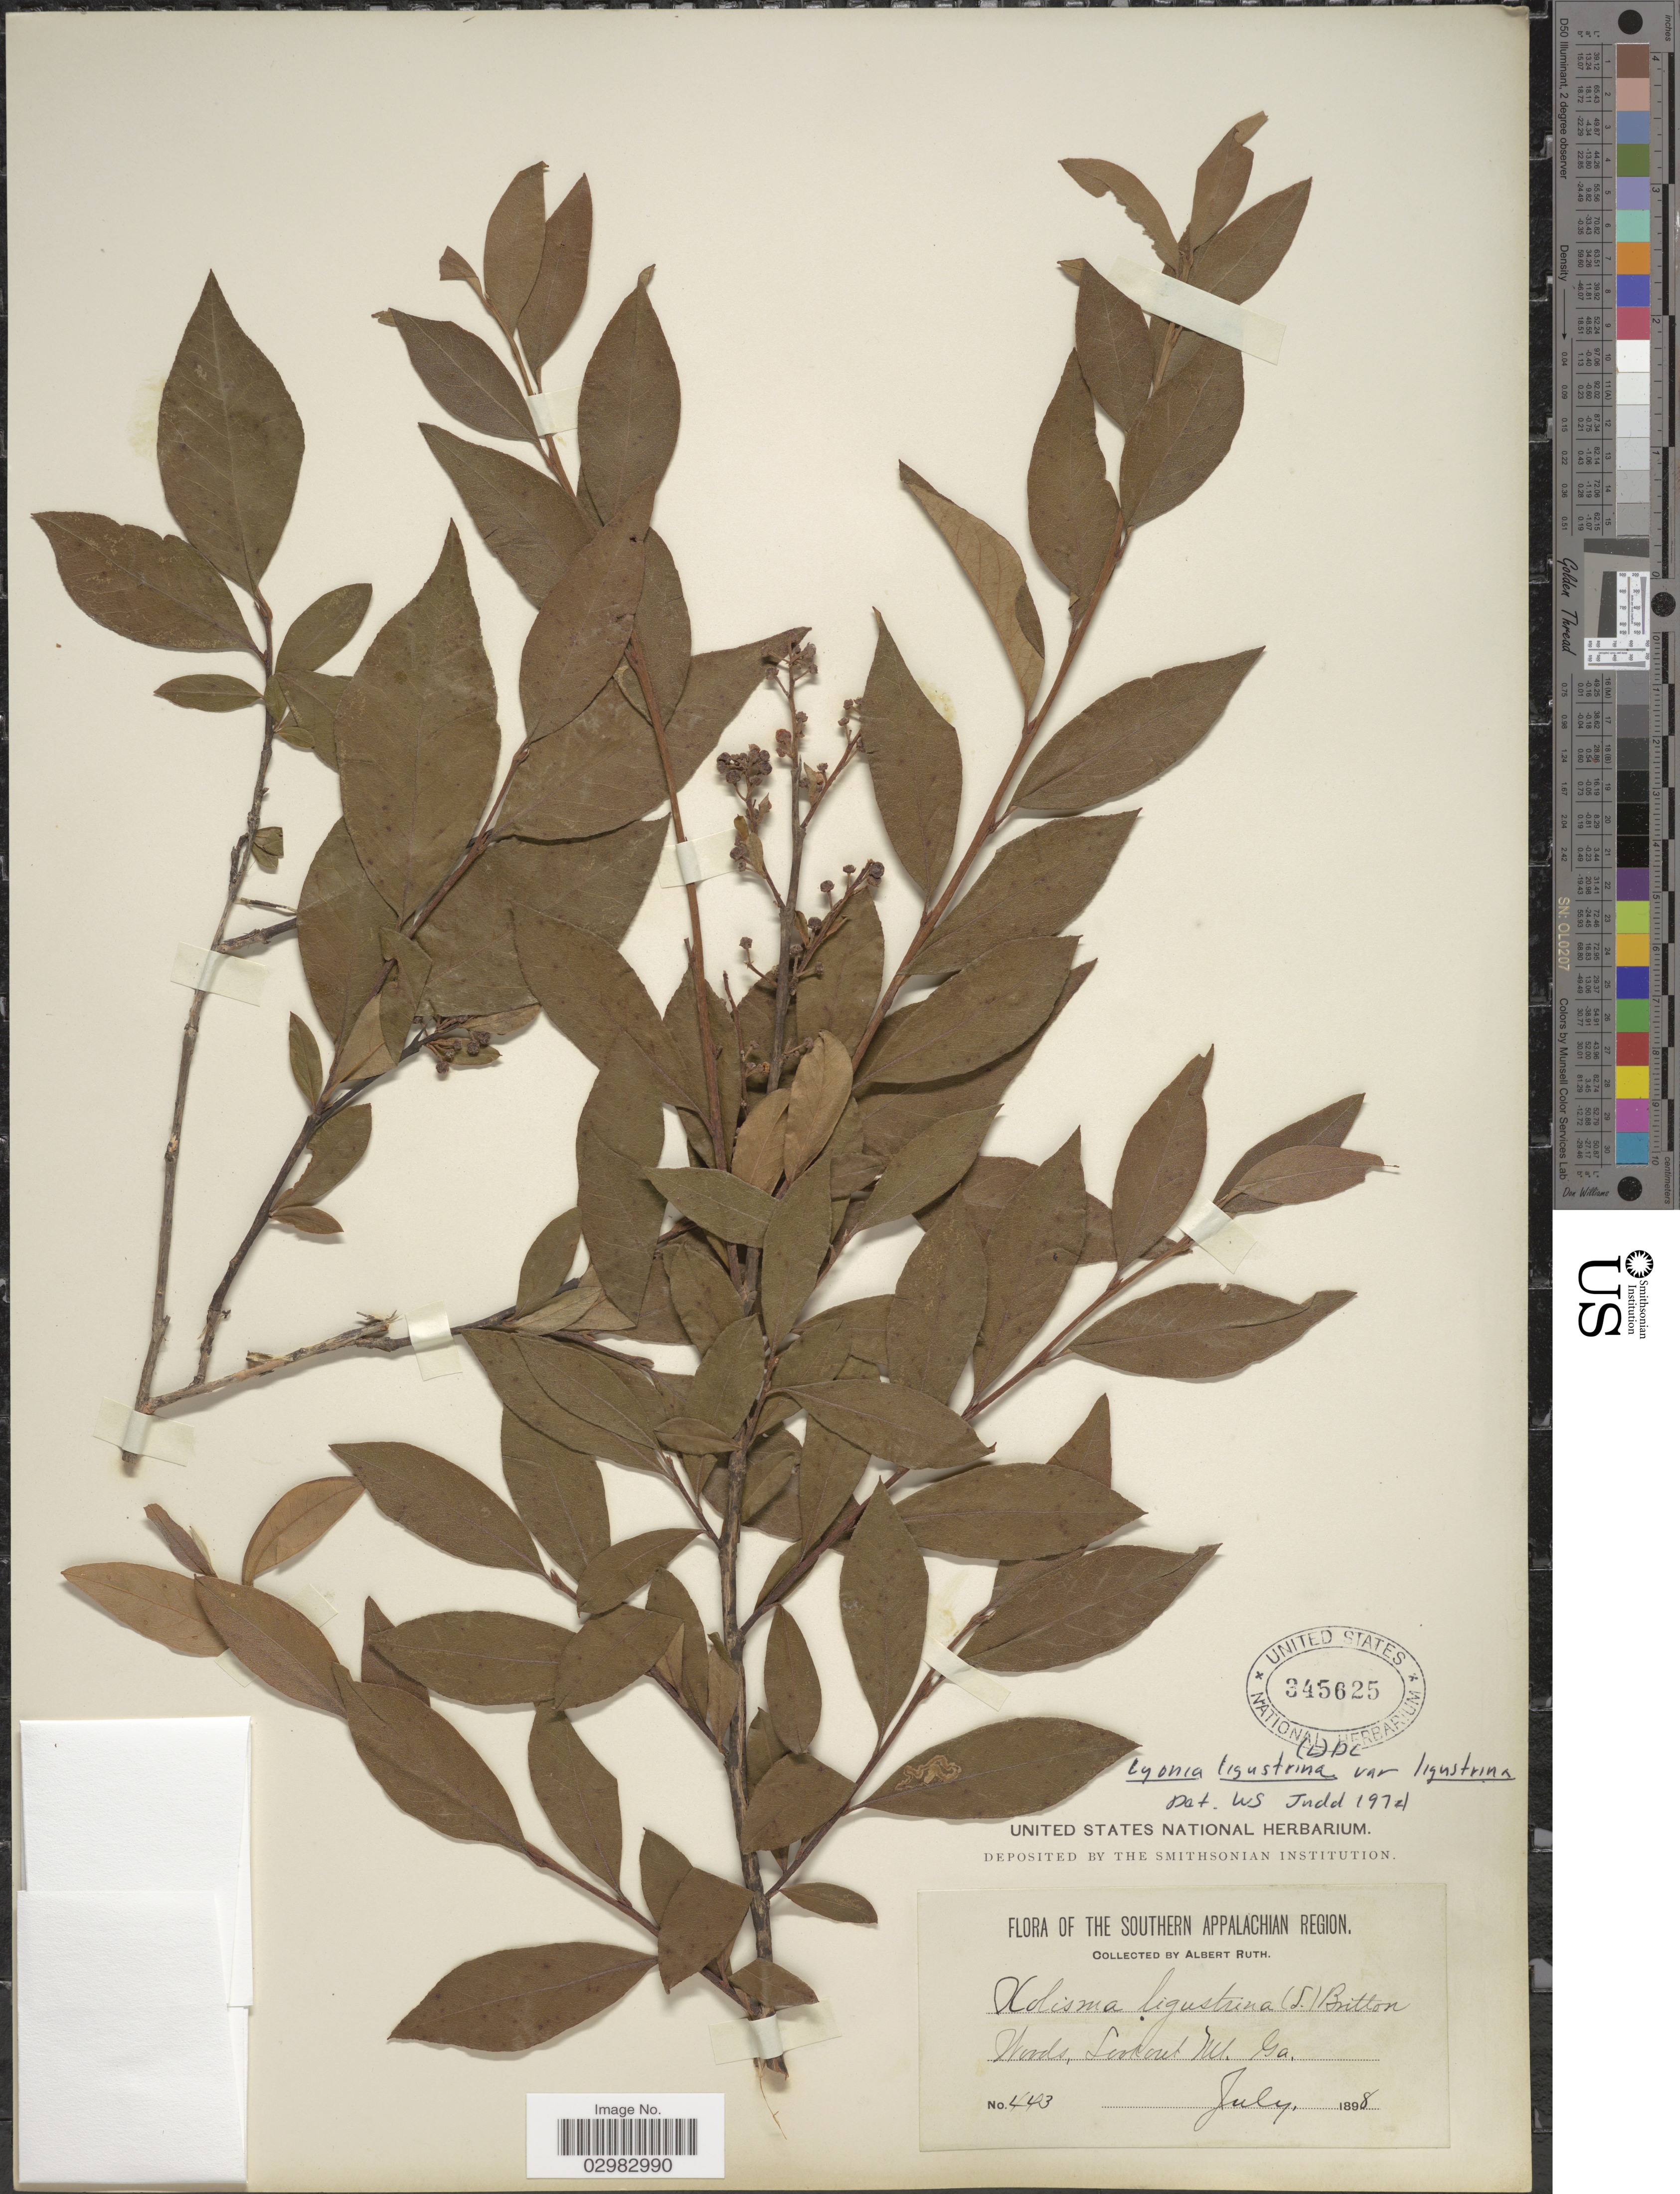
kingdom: Plantae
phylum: Tracheophyta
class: Magnoliopsida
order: Ericales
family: Ericaceae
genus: Lyonia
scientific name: Lyonia ligustrina var. ligustrina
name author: (L.) DC.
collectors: A. Ruth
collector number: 443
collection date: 1898-07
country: United States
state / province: Georgia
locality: The Southern Appalachian Region, Lookout Mt.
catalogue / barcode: US 345625